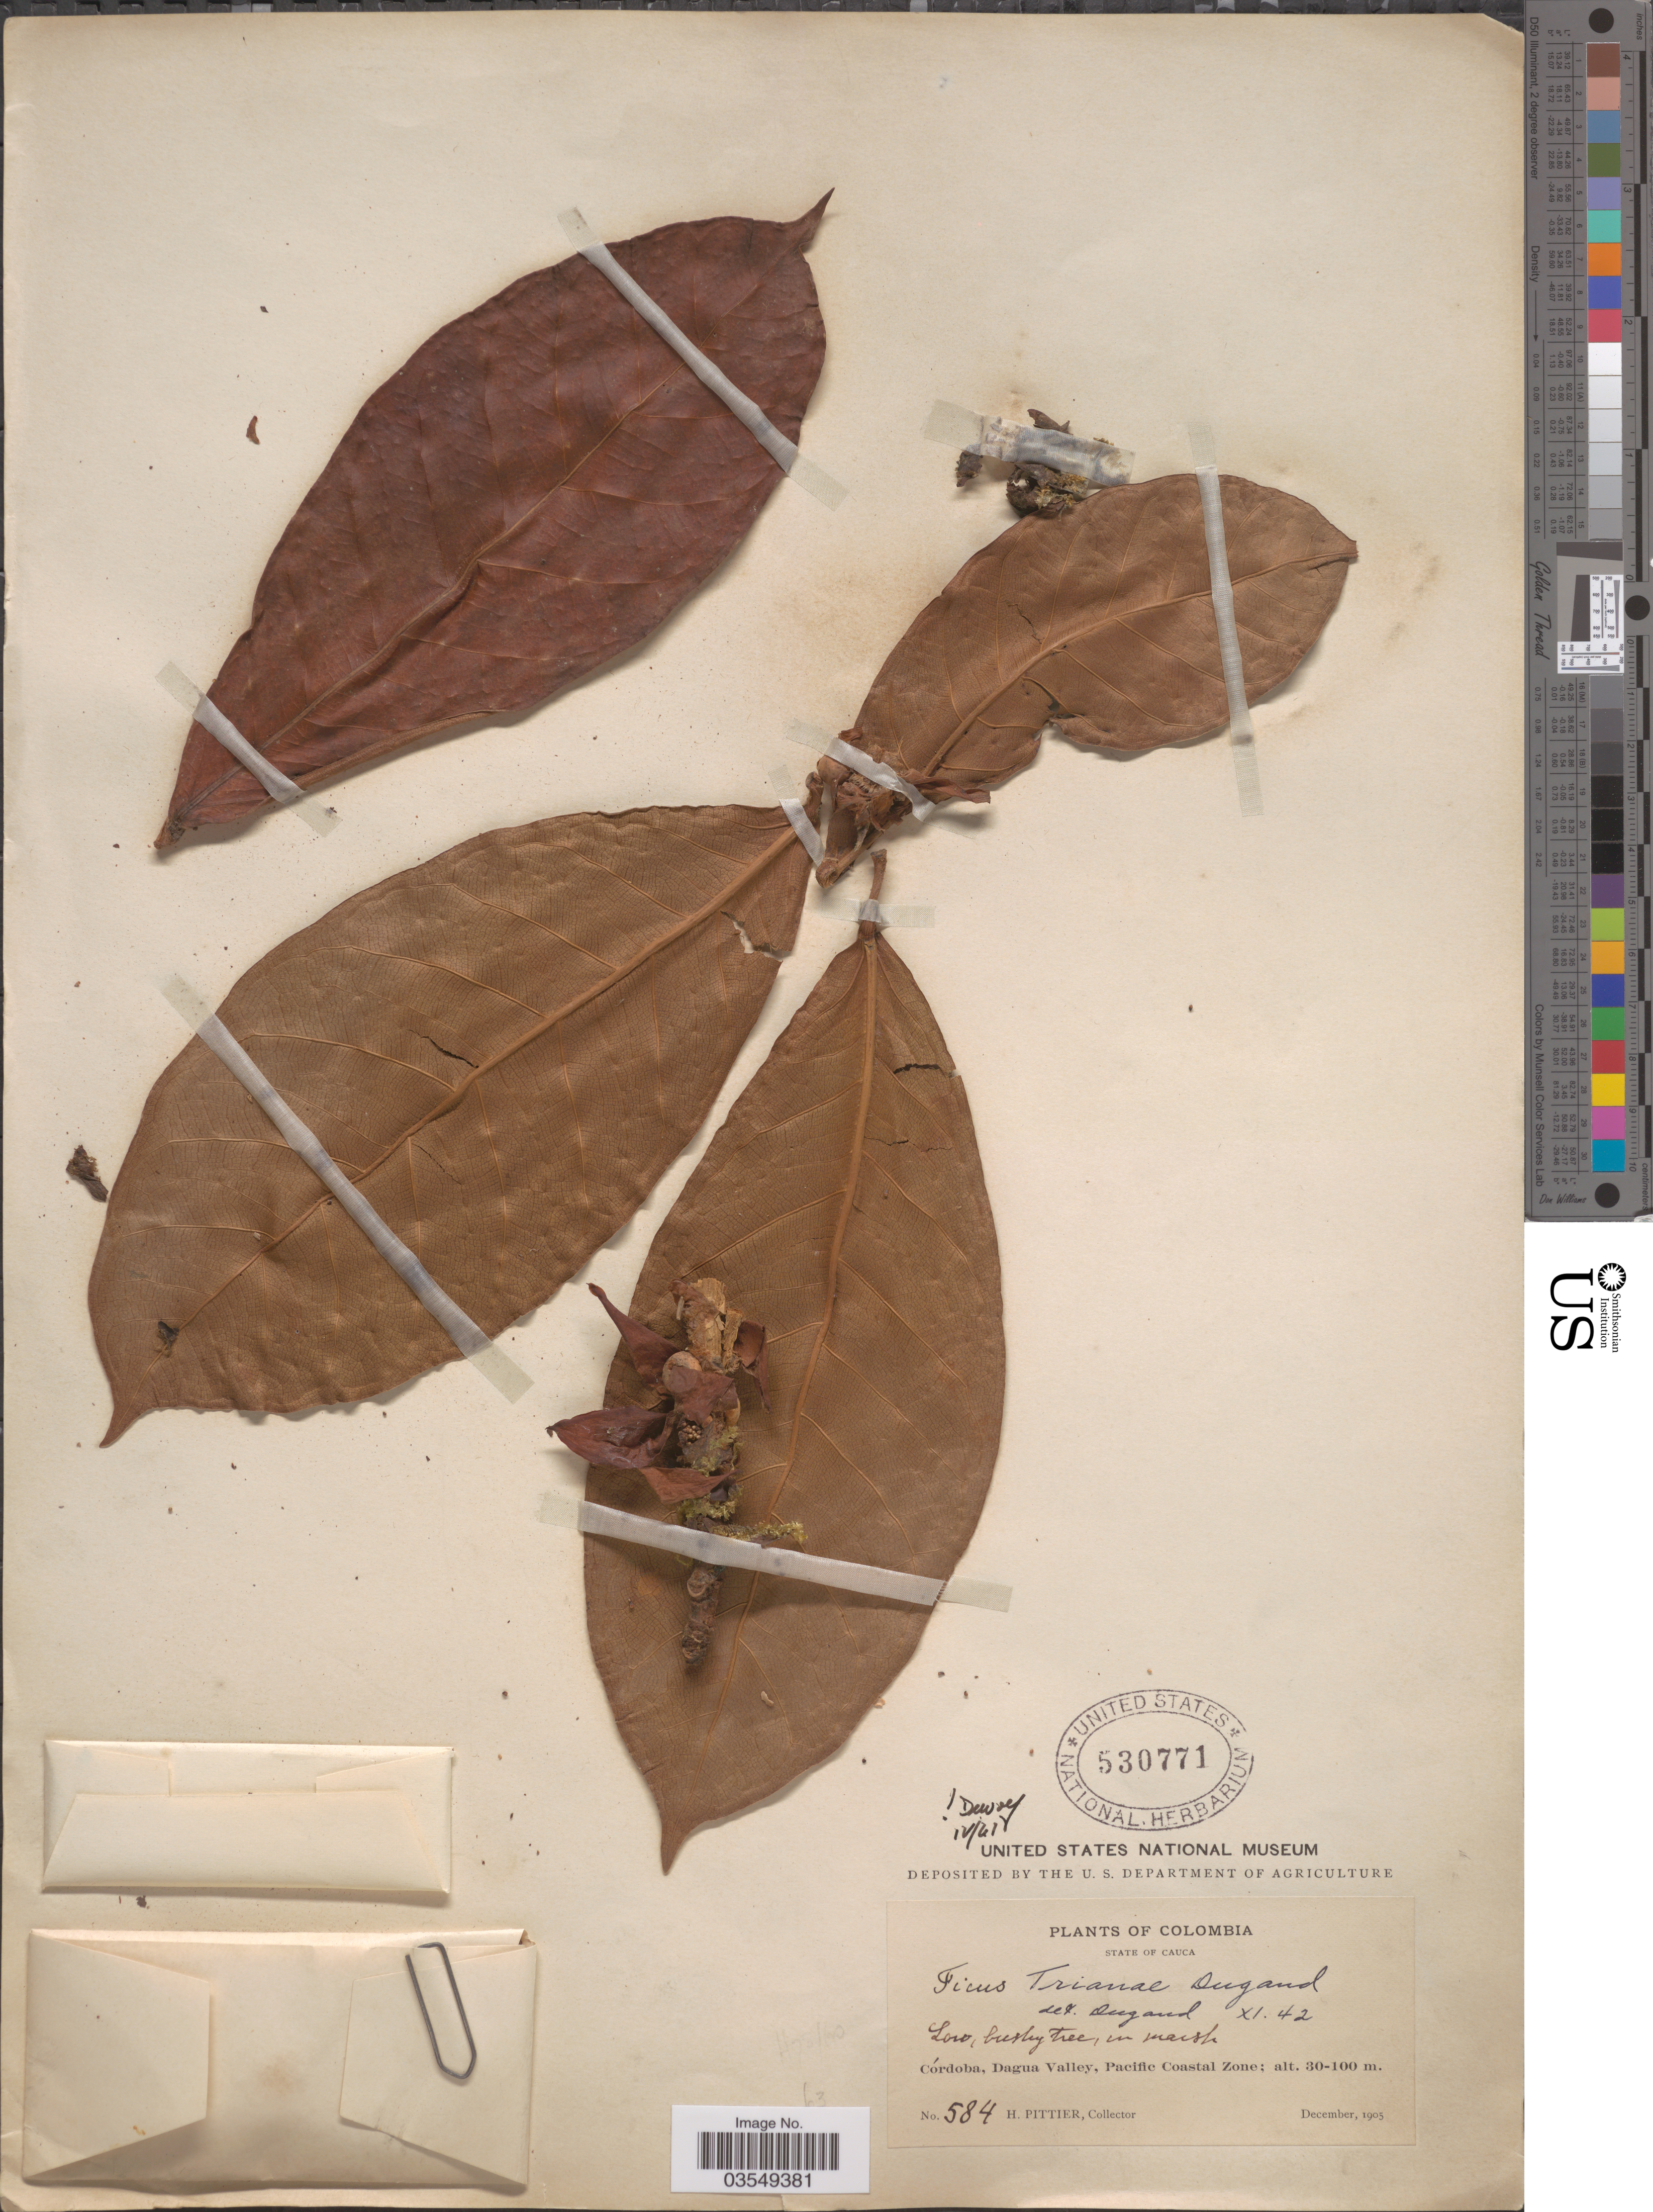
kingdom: Plantae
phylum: Tracheophyta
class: Magnoliopsida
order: Rosales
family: Moraceae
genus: Ficus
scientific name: Ficus trianae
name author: Dugand G.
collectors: H. F. Pittier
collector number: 584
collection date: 1905-12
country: Colombia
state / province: Cauca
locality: Córdoba, Dagua Valley, Pacific Coastal Zone.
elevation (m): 30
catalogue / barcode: US 530771